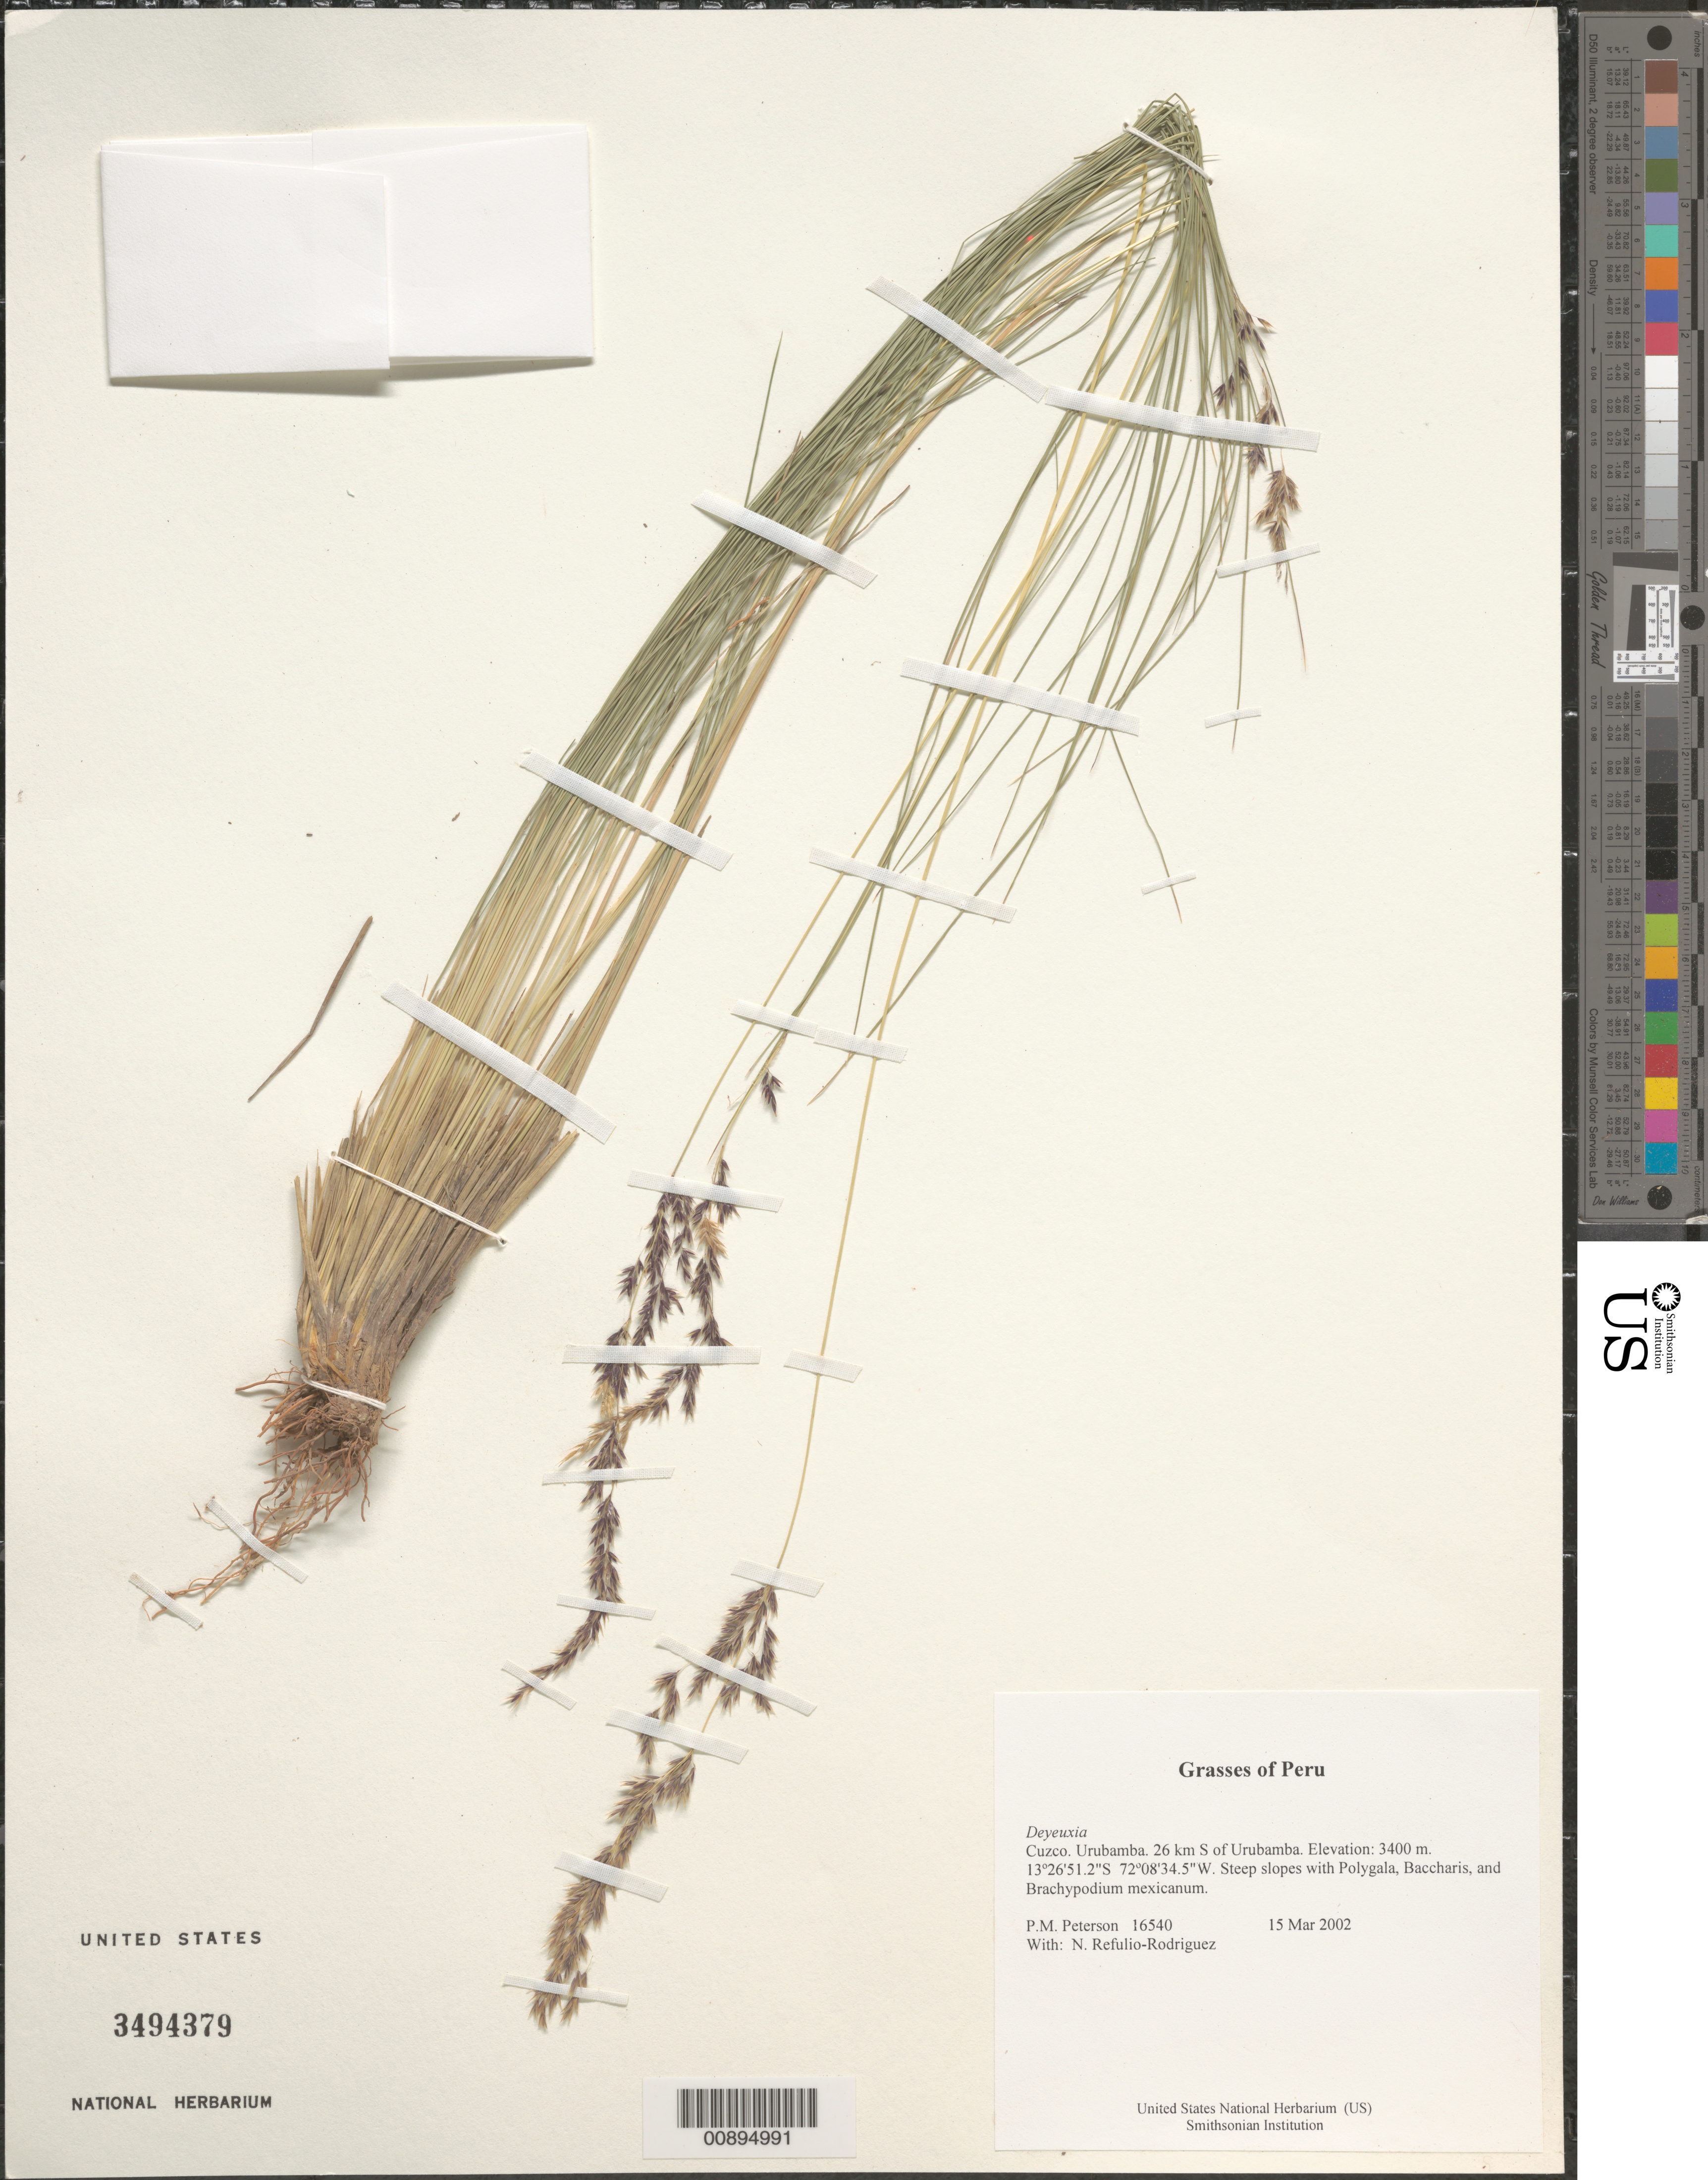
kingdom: Plantae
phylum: Tracheophyta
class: Liliopsida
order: Poales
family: Poaceae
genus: Calamagrostis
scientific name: Calamagrostis sp.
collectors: P. M. Peterson & N. Refulio-Rodríguez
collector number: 16540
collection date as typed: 15 Mar 2002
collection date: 2002-03-15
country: Peru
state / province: Cusco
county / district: Urubamba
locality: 26 km S of Urubamba.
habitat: Steep slopes with ~Polygala, Baccharis, and Brachypodium mexicanum~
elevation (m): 3400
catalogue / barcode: US 3494379